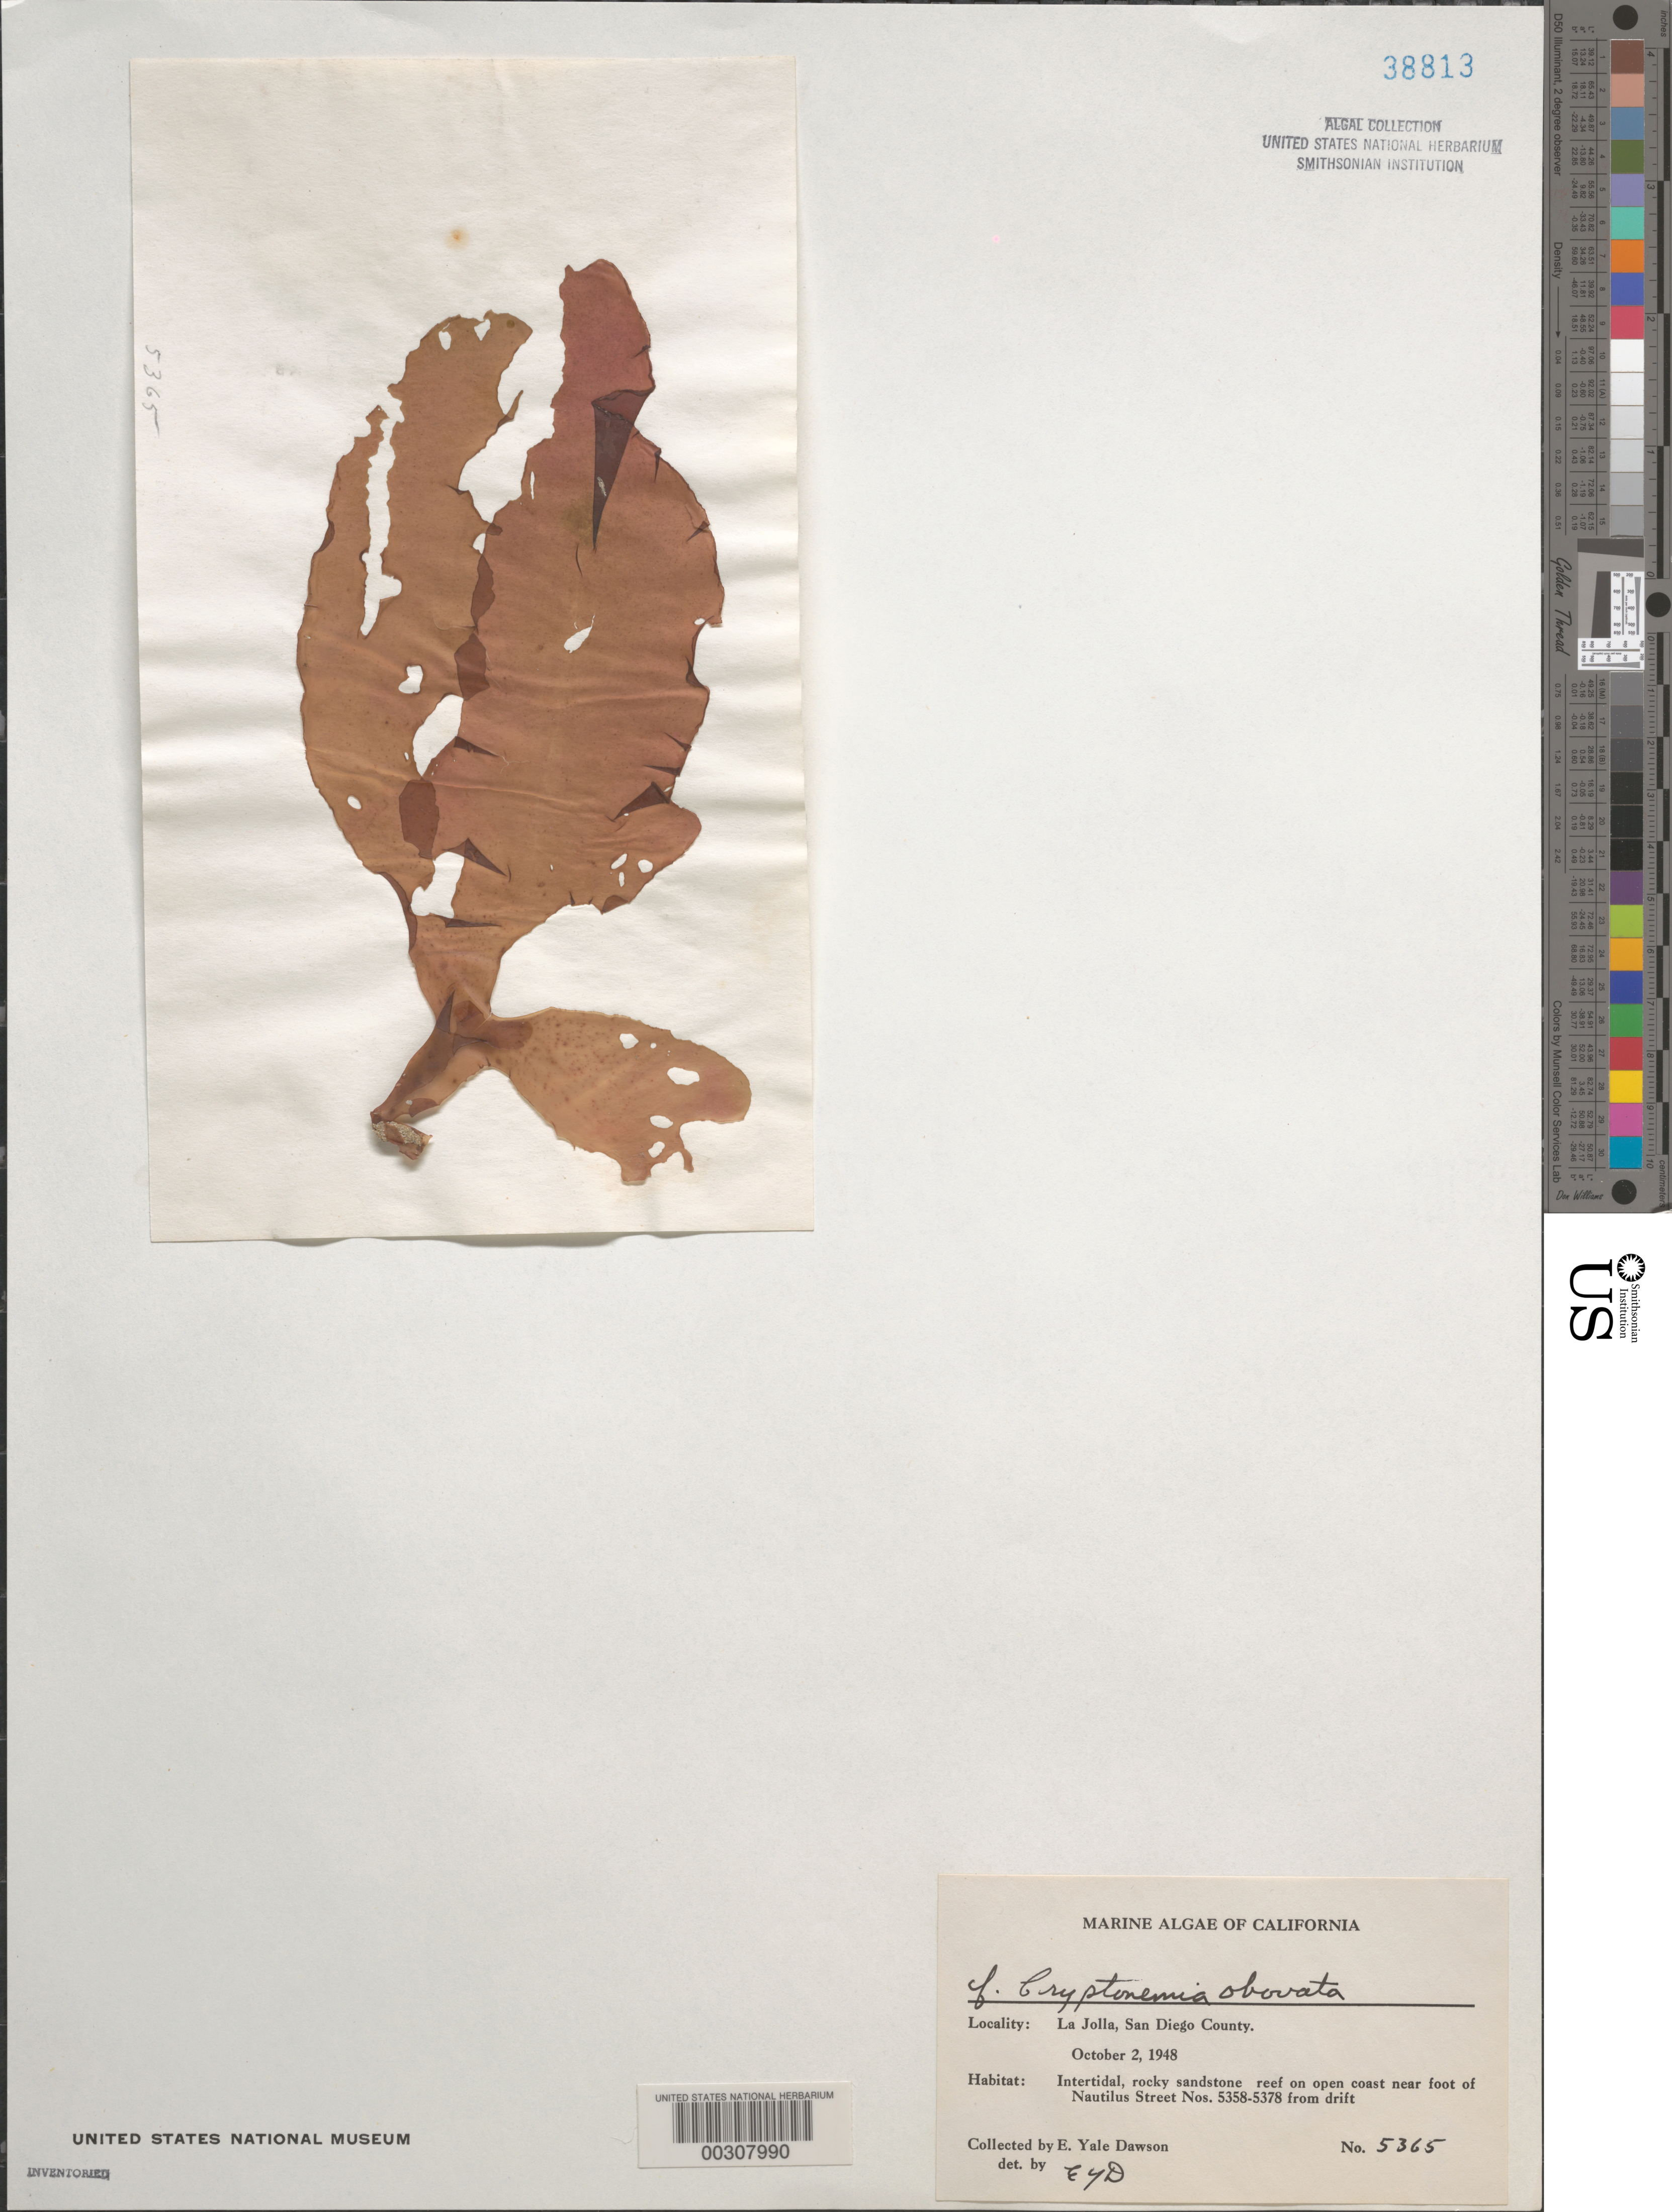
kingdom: Plantae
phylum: Rhodophyta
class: Florideophyceae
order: Halymeniales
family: Halymeniaceae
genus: Cryptonemia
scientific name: Cryptonemia obovata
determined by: Dawson, E. Y.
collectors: E. Y. Dawson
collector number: EYD 5365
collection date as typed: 02 Oct 1948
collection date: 1948-10-02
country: United States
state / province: California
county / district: San Diego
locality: La Jolla, near foot of Nautilus Street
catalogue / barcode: US 38813